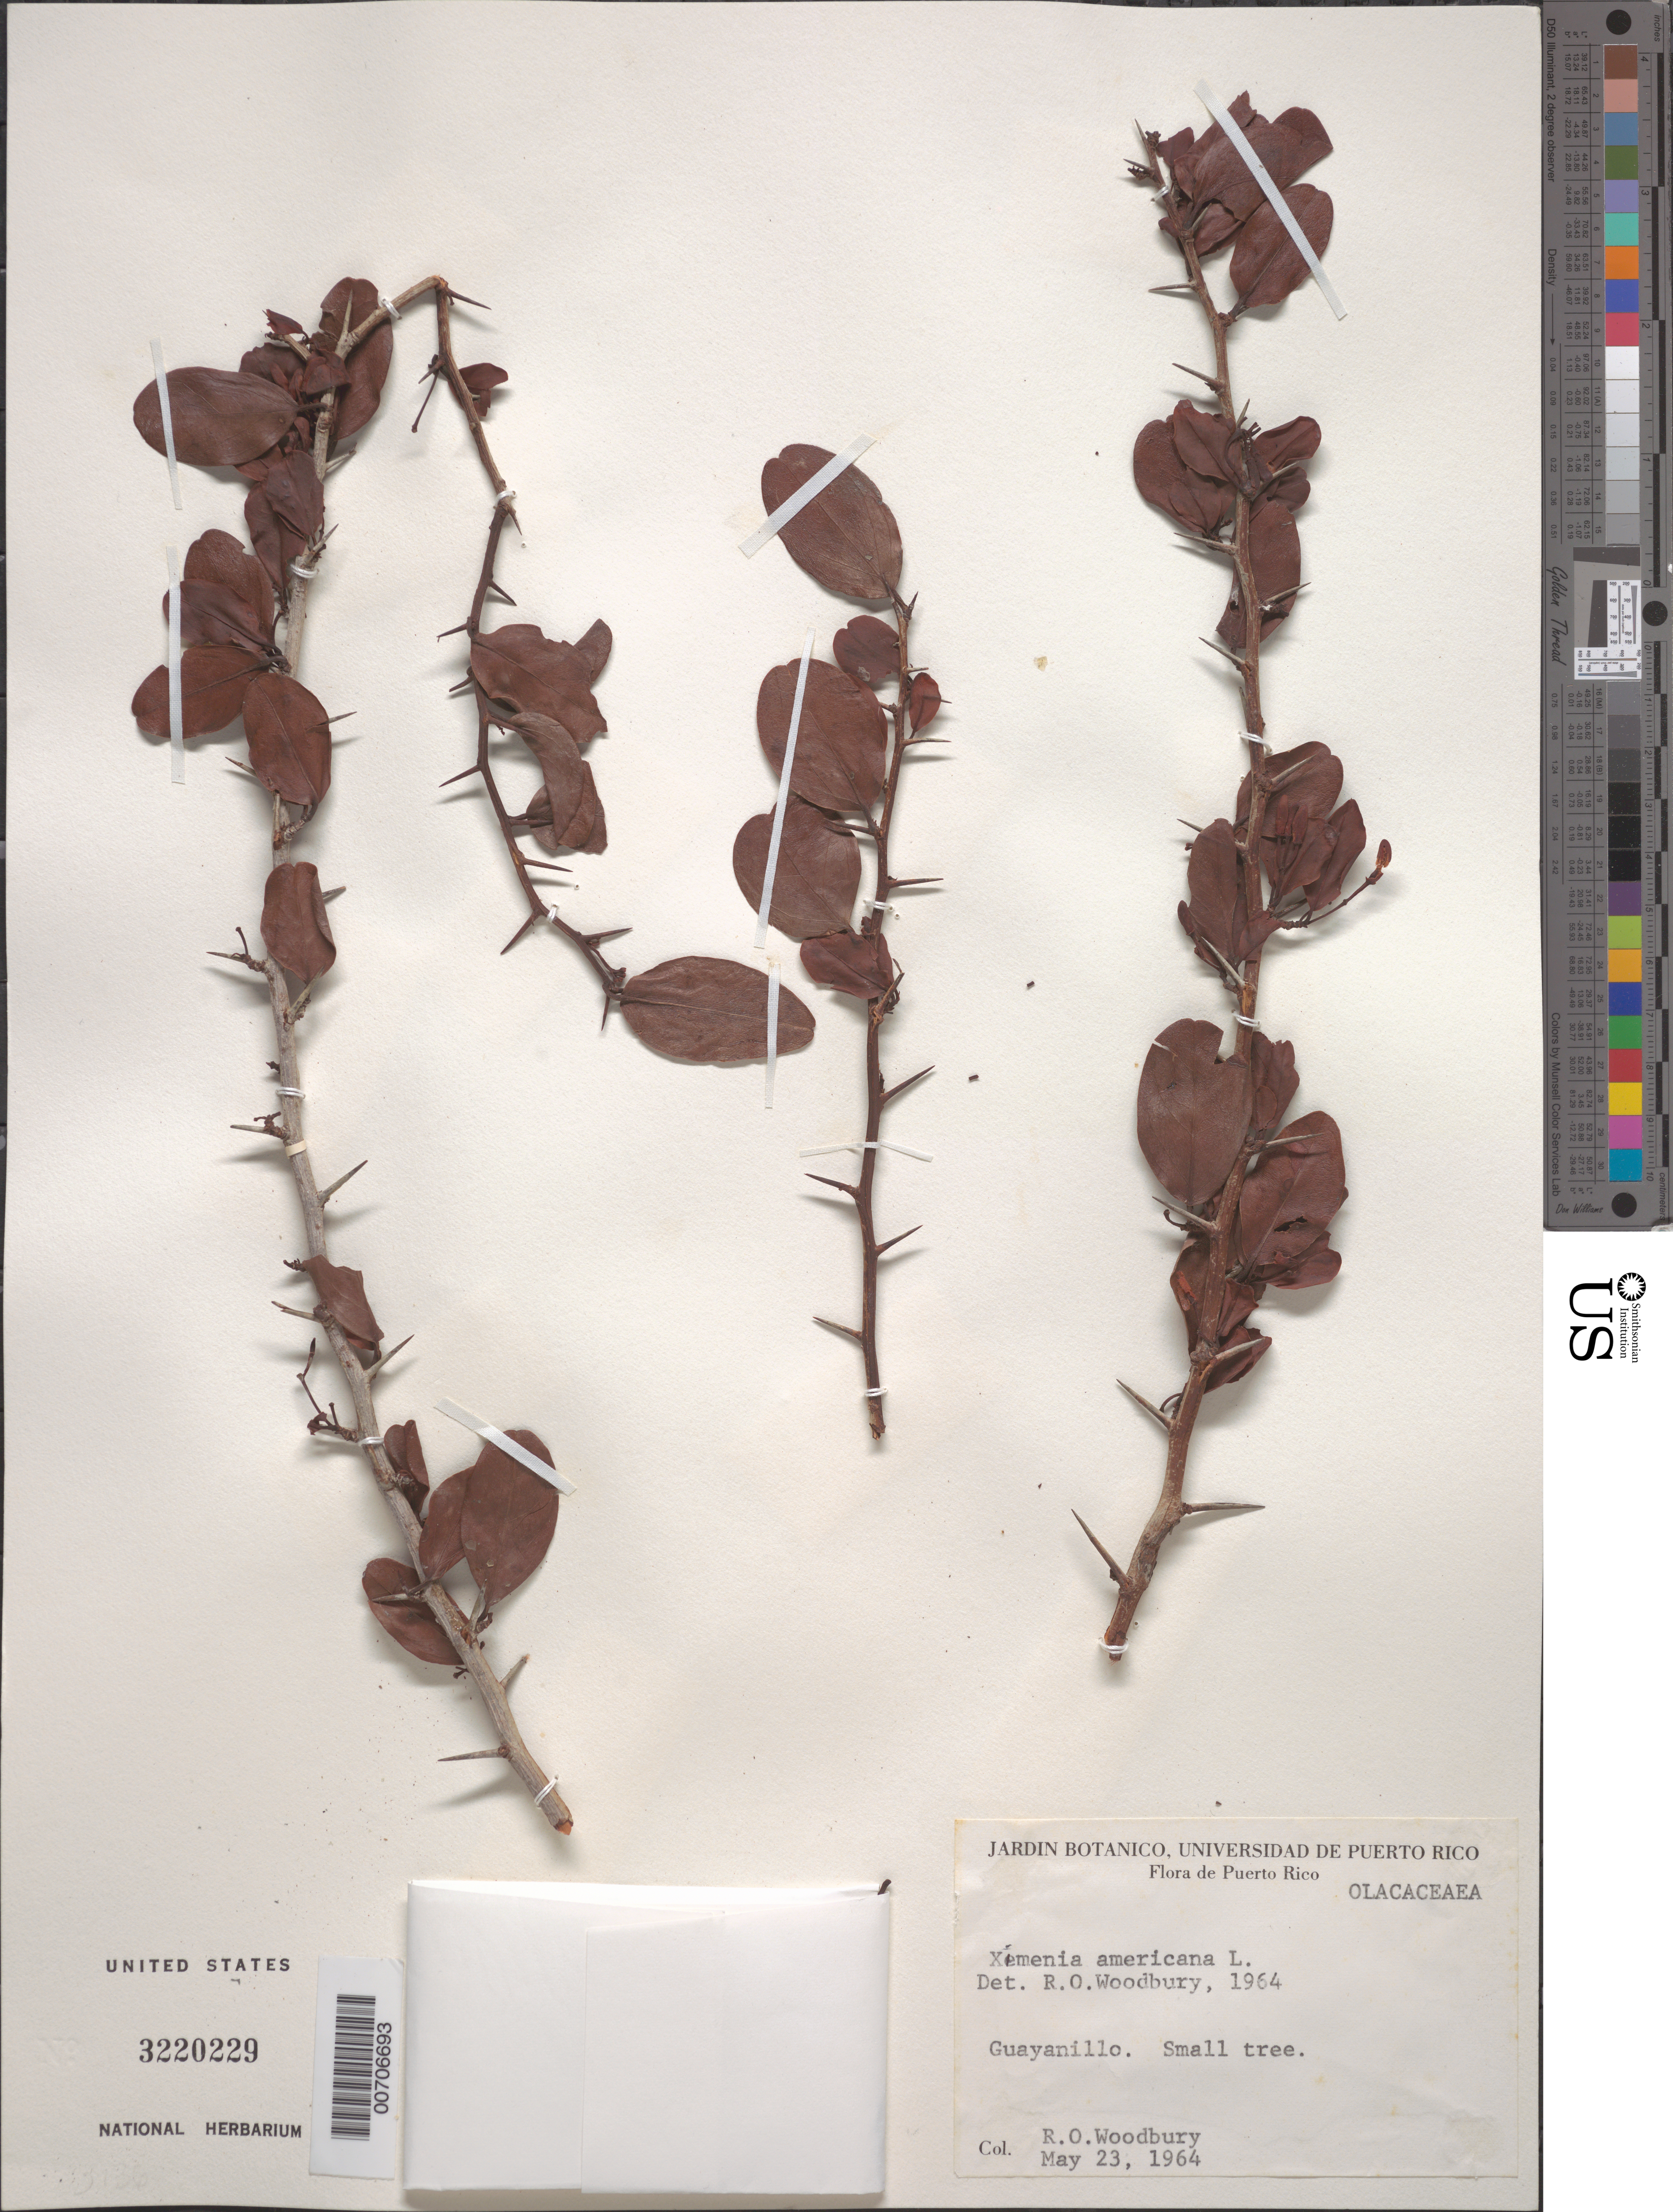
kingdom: Plantae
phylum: Tracheophyta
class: Magnoliopsida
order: Santalales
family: Ximeniaceae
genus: Ximenia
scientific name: Ximenia americana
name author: L.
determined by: Woodbury, R. O.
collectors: R. O. Woodbury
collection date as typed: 23 May 1964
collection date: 1964-05-23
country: Puerto Rico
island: Greater Antilles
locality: Guayanillo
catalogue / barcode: US 3220229